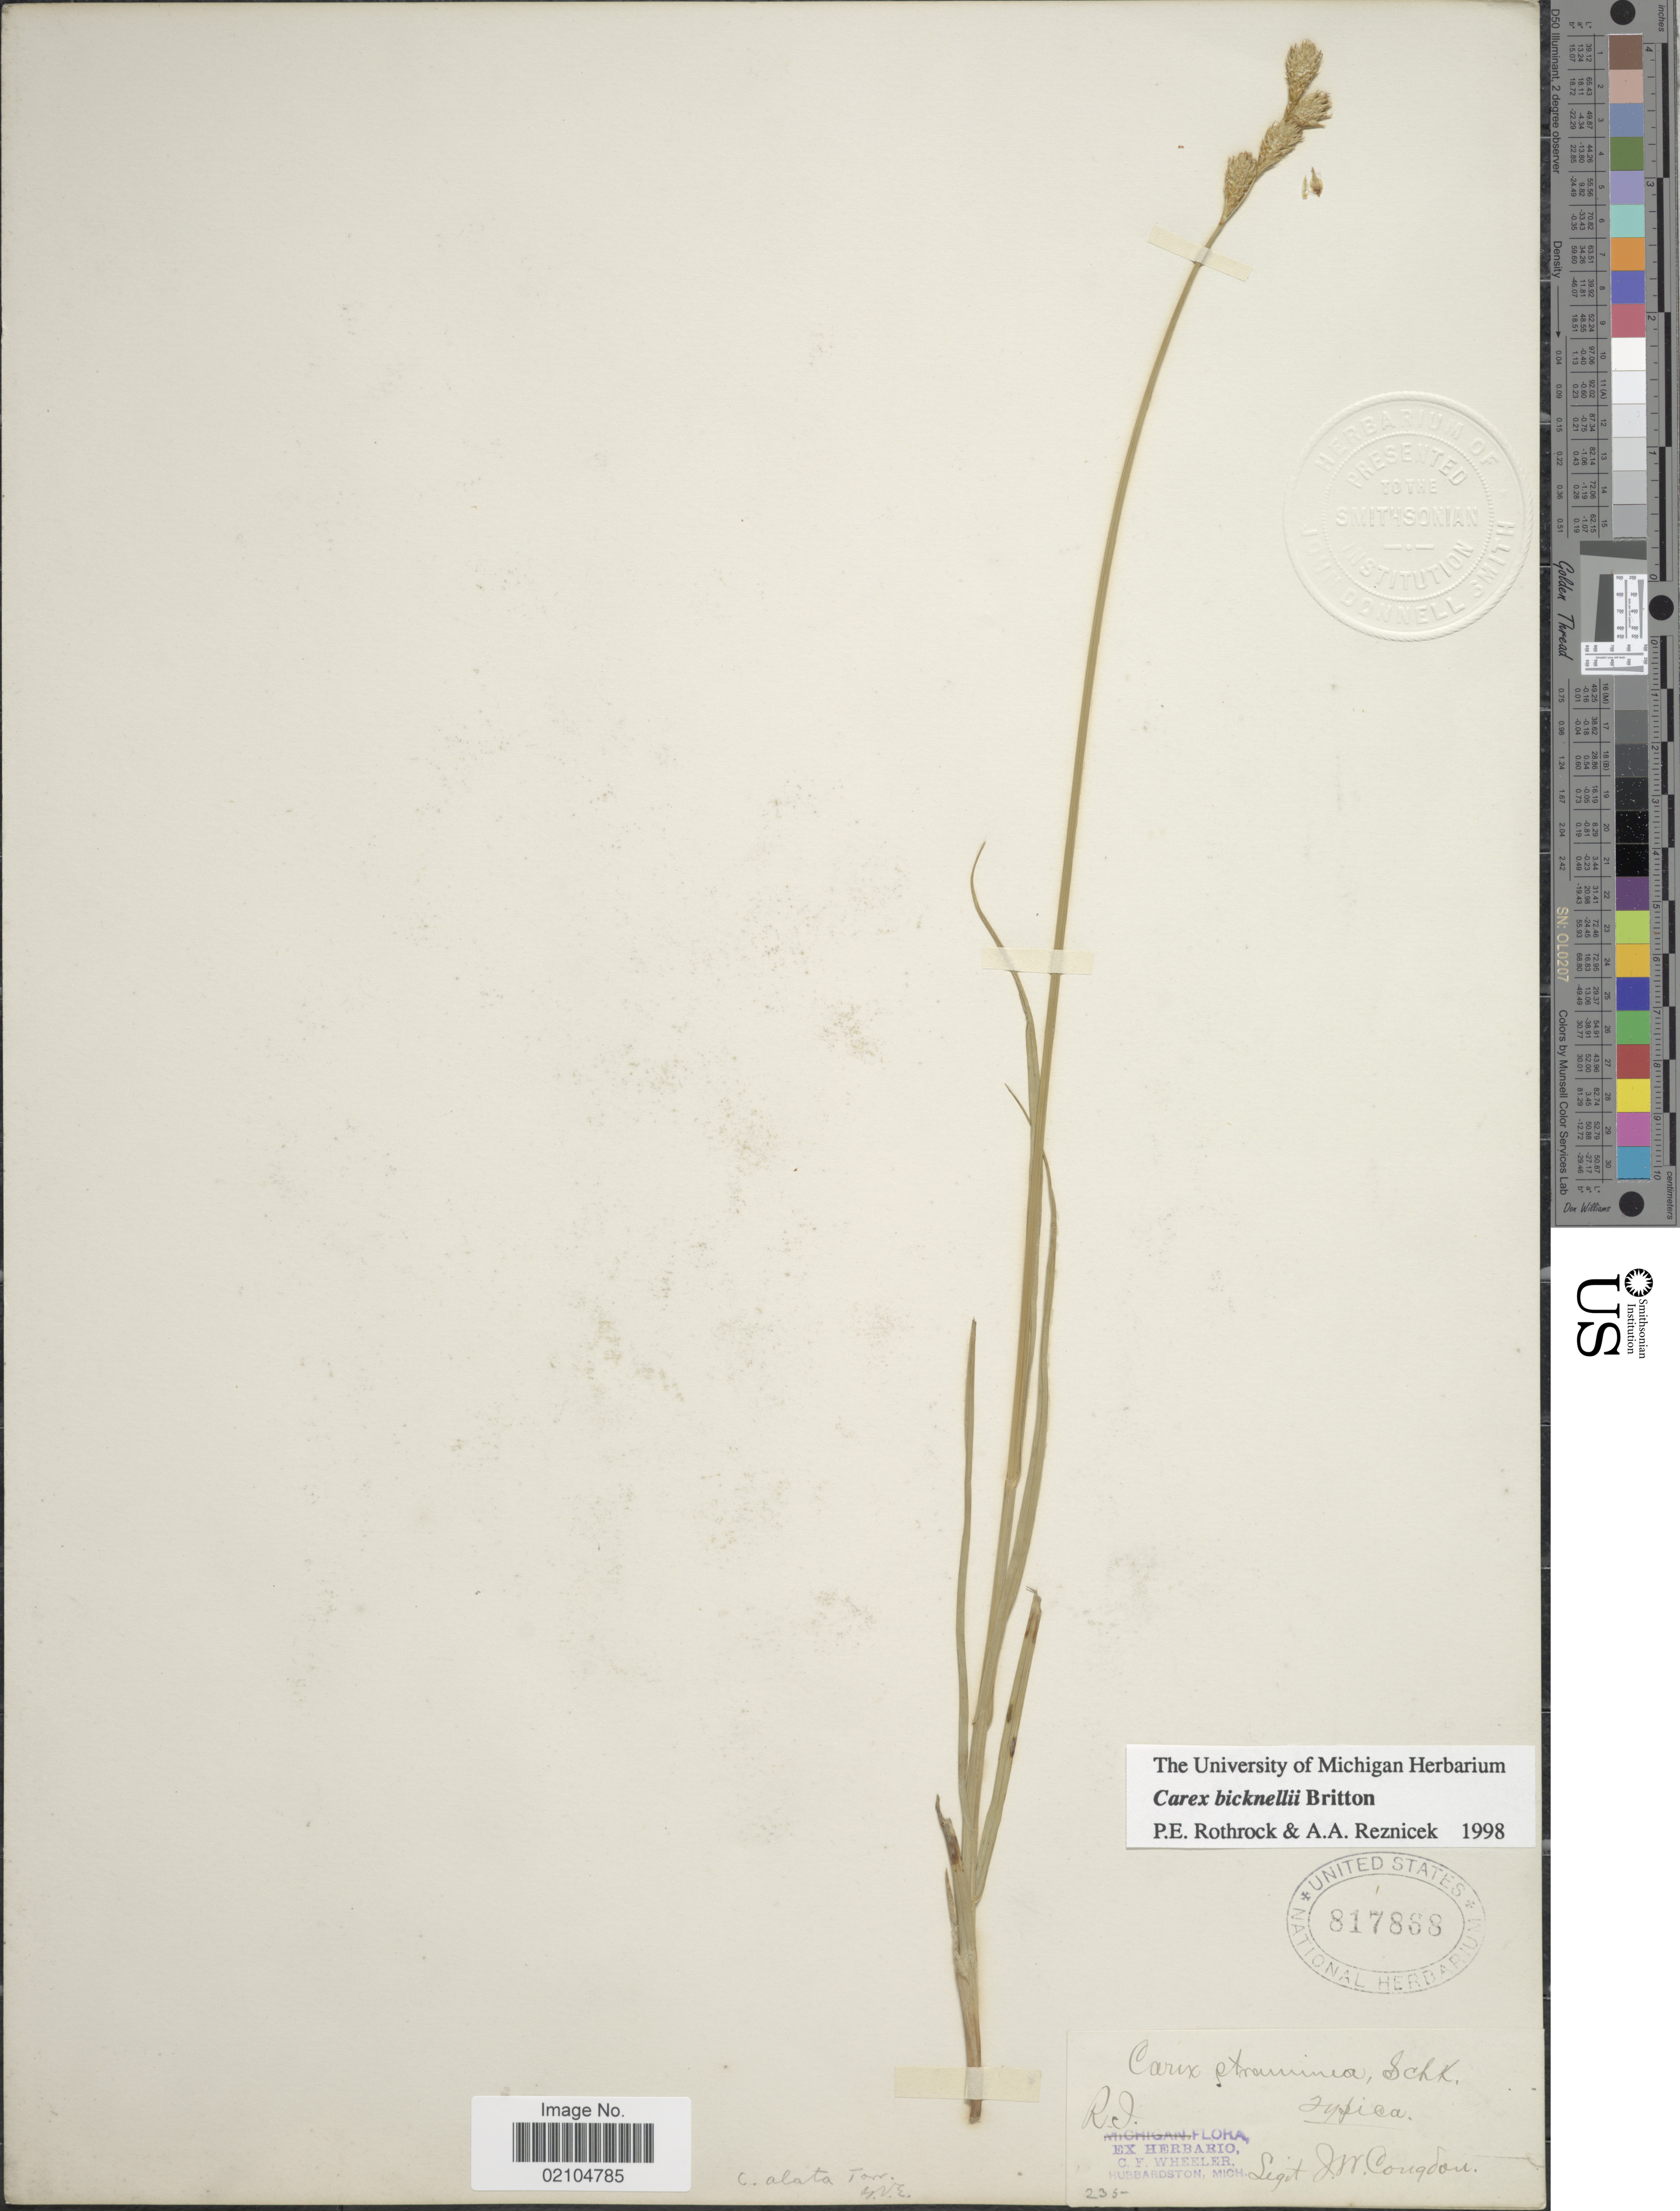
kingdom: Plantae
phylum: Tracheophyta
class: Liliopsida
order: Poales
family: Cyperaceae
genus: Carex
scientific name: Carex bicknellii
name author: Britton & A. Br.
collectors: J. W. Congdon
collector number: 235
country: United States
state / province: Rhode Island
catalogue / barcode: US 817868